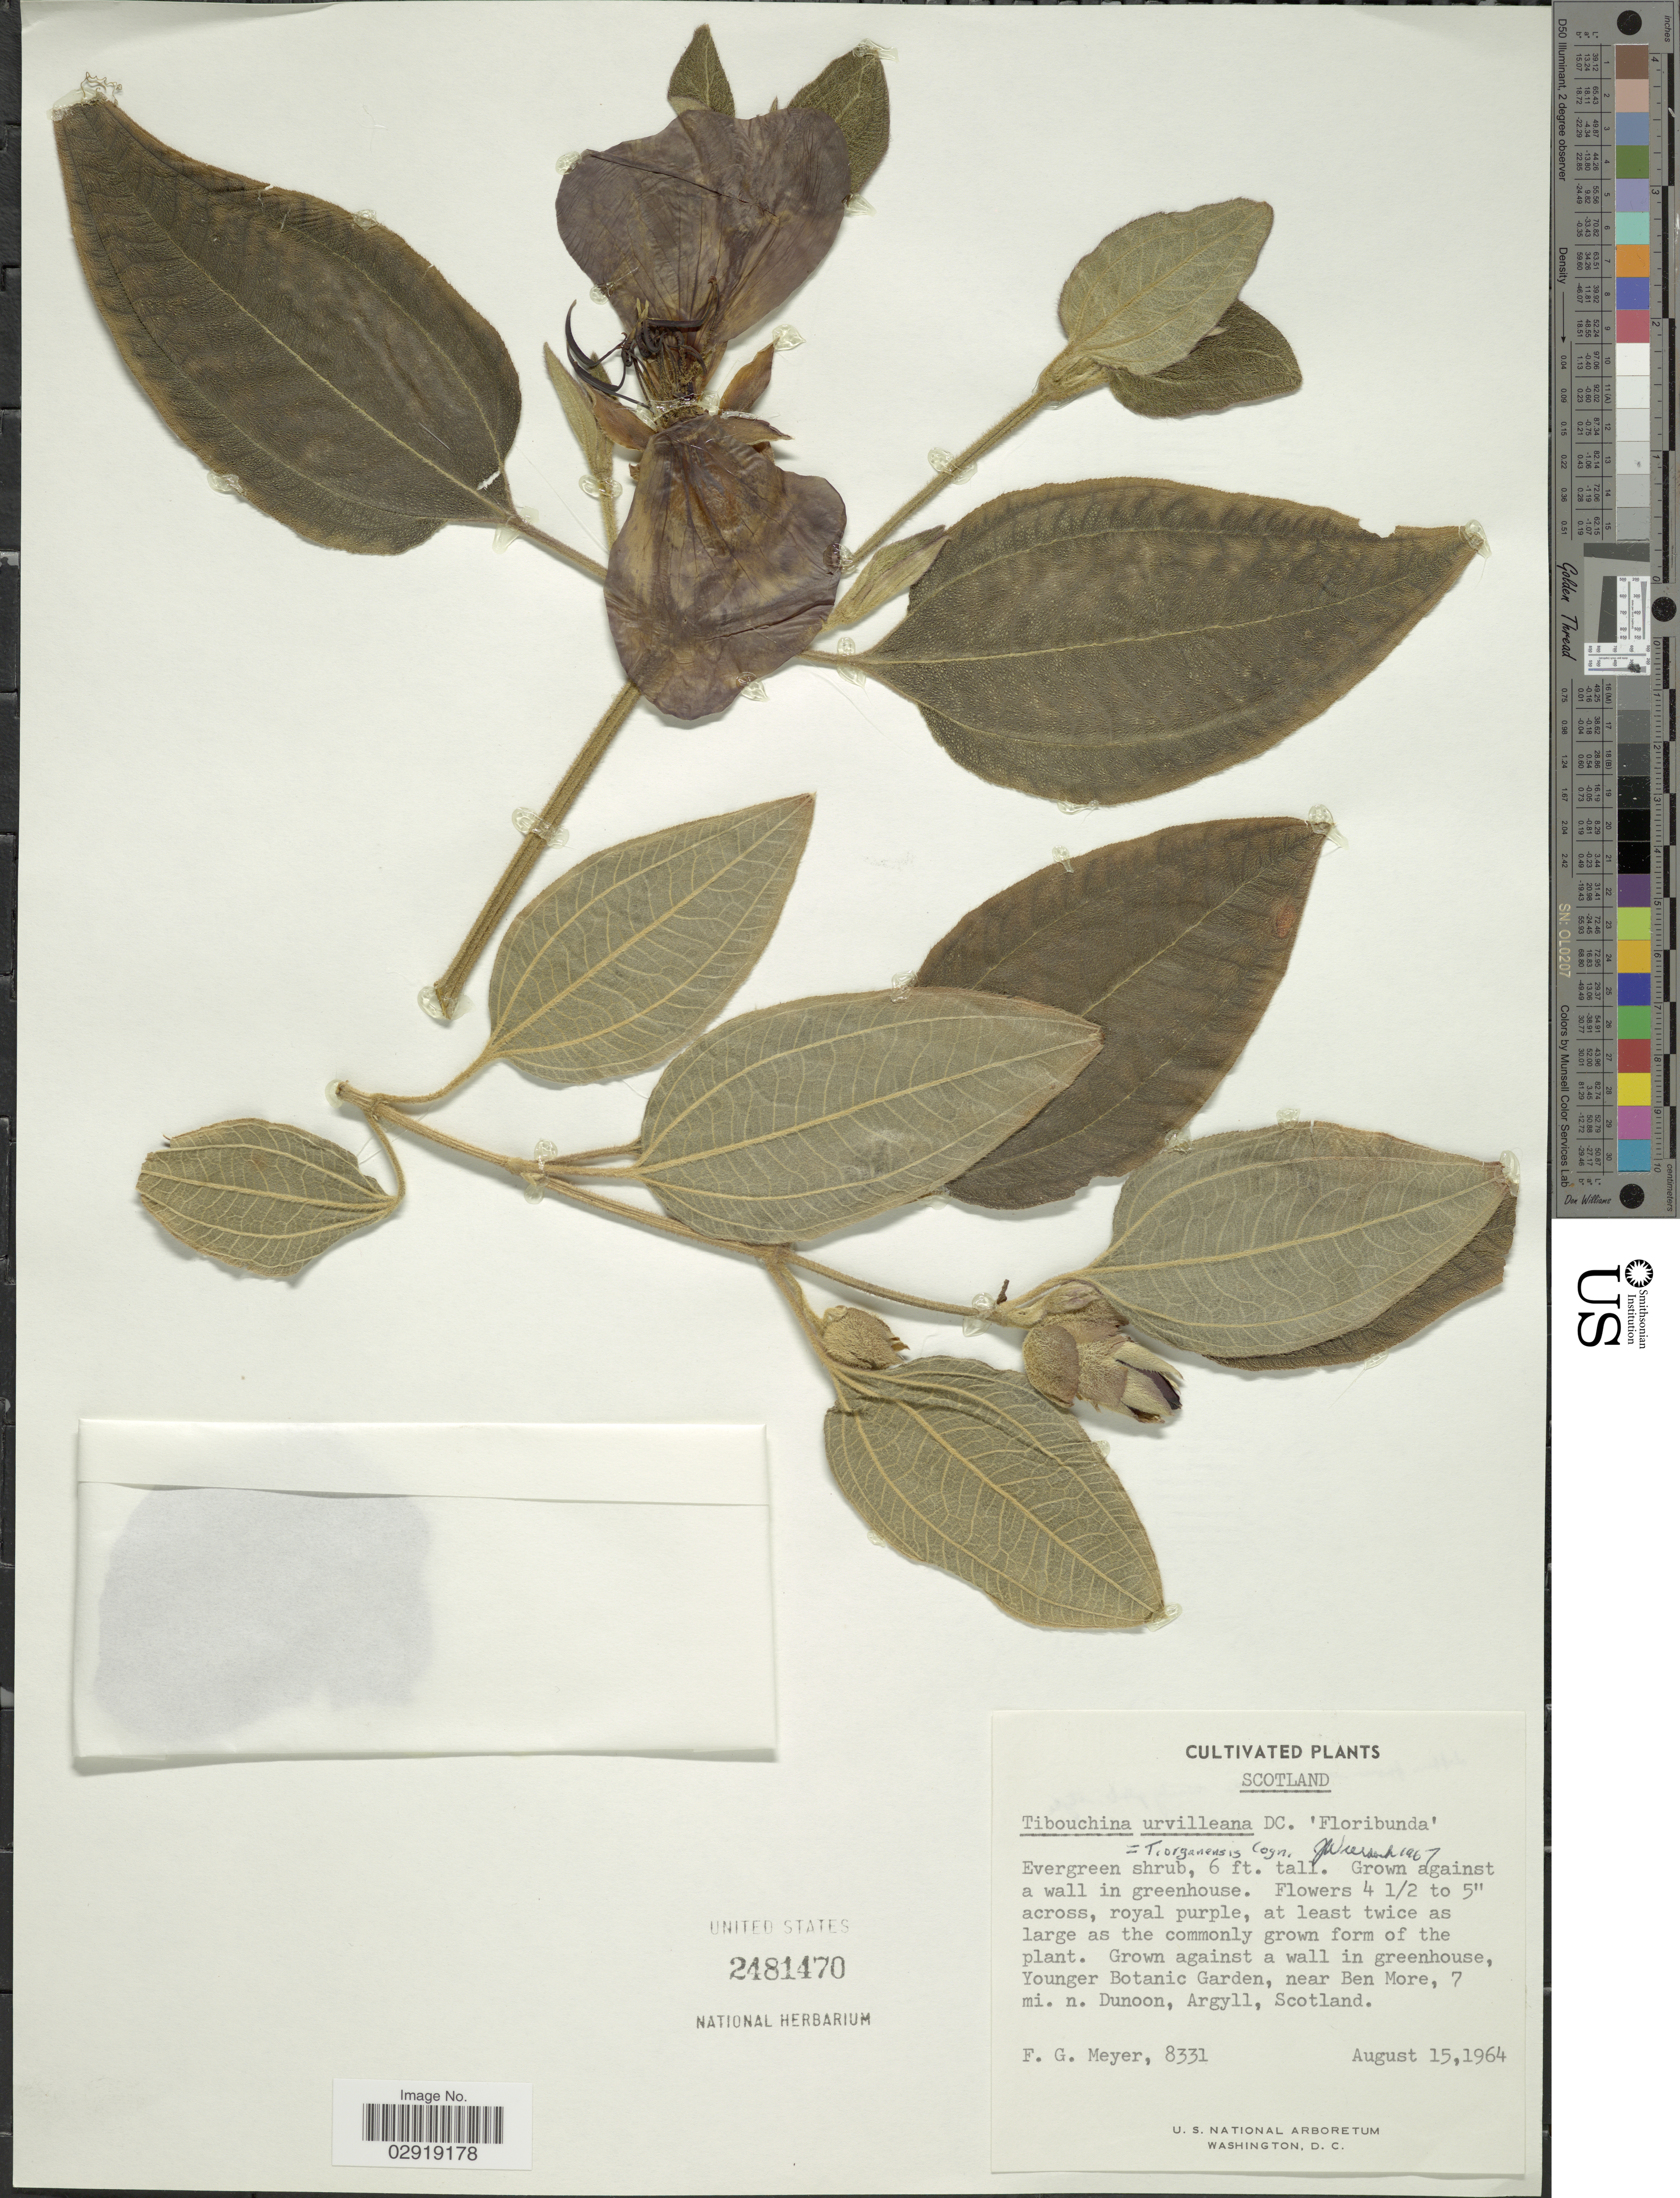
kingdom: Plantae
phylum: Tracheophyta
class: Magnoliopsida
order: Myrtales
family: Melastomataceae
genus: Pleroma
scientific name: Pleroma sp.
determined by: Strong, Mark T., (BOT), Smithsonian Institution - National Museum of Natural History (UNITED STATES)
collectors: F. G. Meyer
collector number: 8331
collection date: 1964-08-15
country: United Kingdom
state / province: Scotland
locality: Grown against a wall in greenhouse, Younger Botanic Garden, near Ben More, 7 mi. n. Dunoon, Argyll, Scotland.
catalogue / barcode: US 2481470